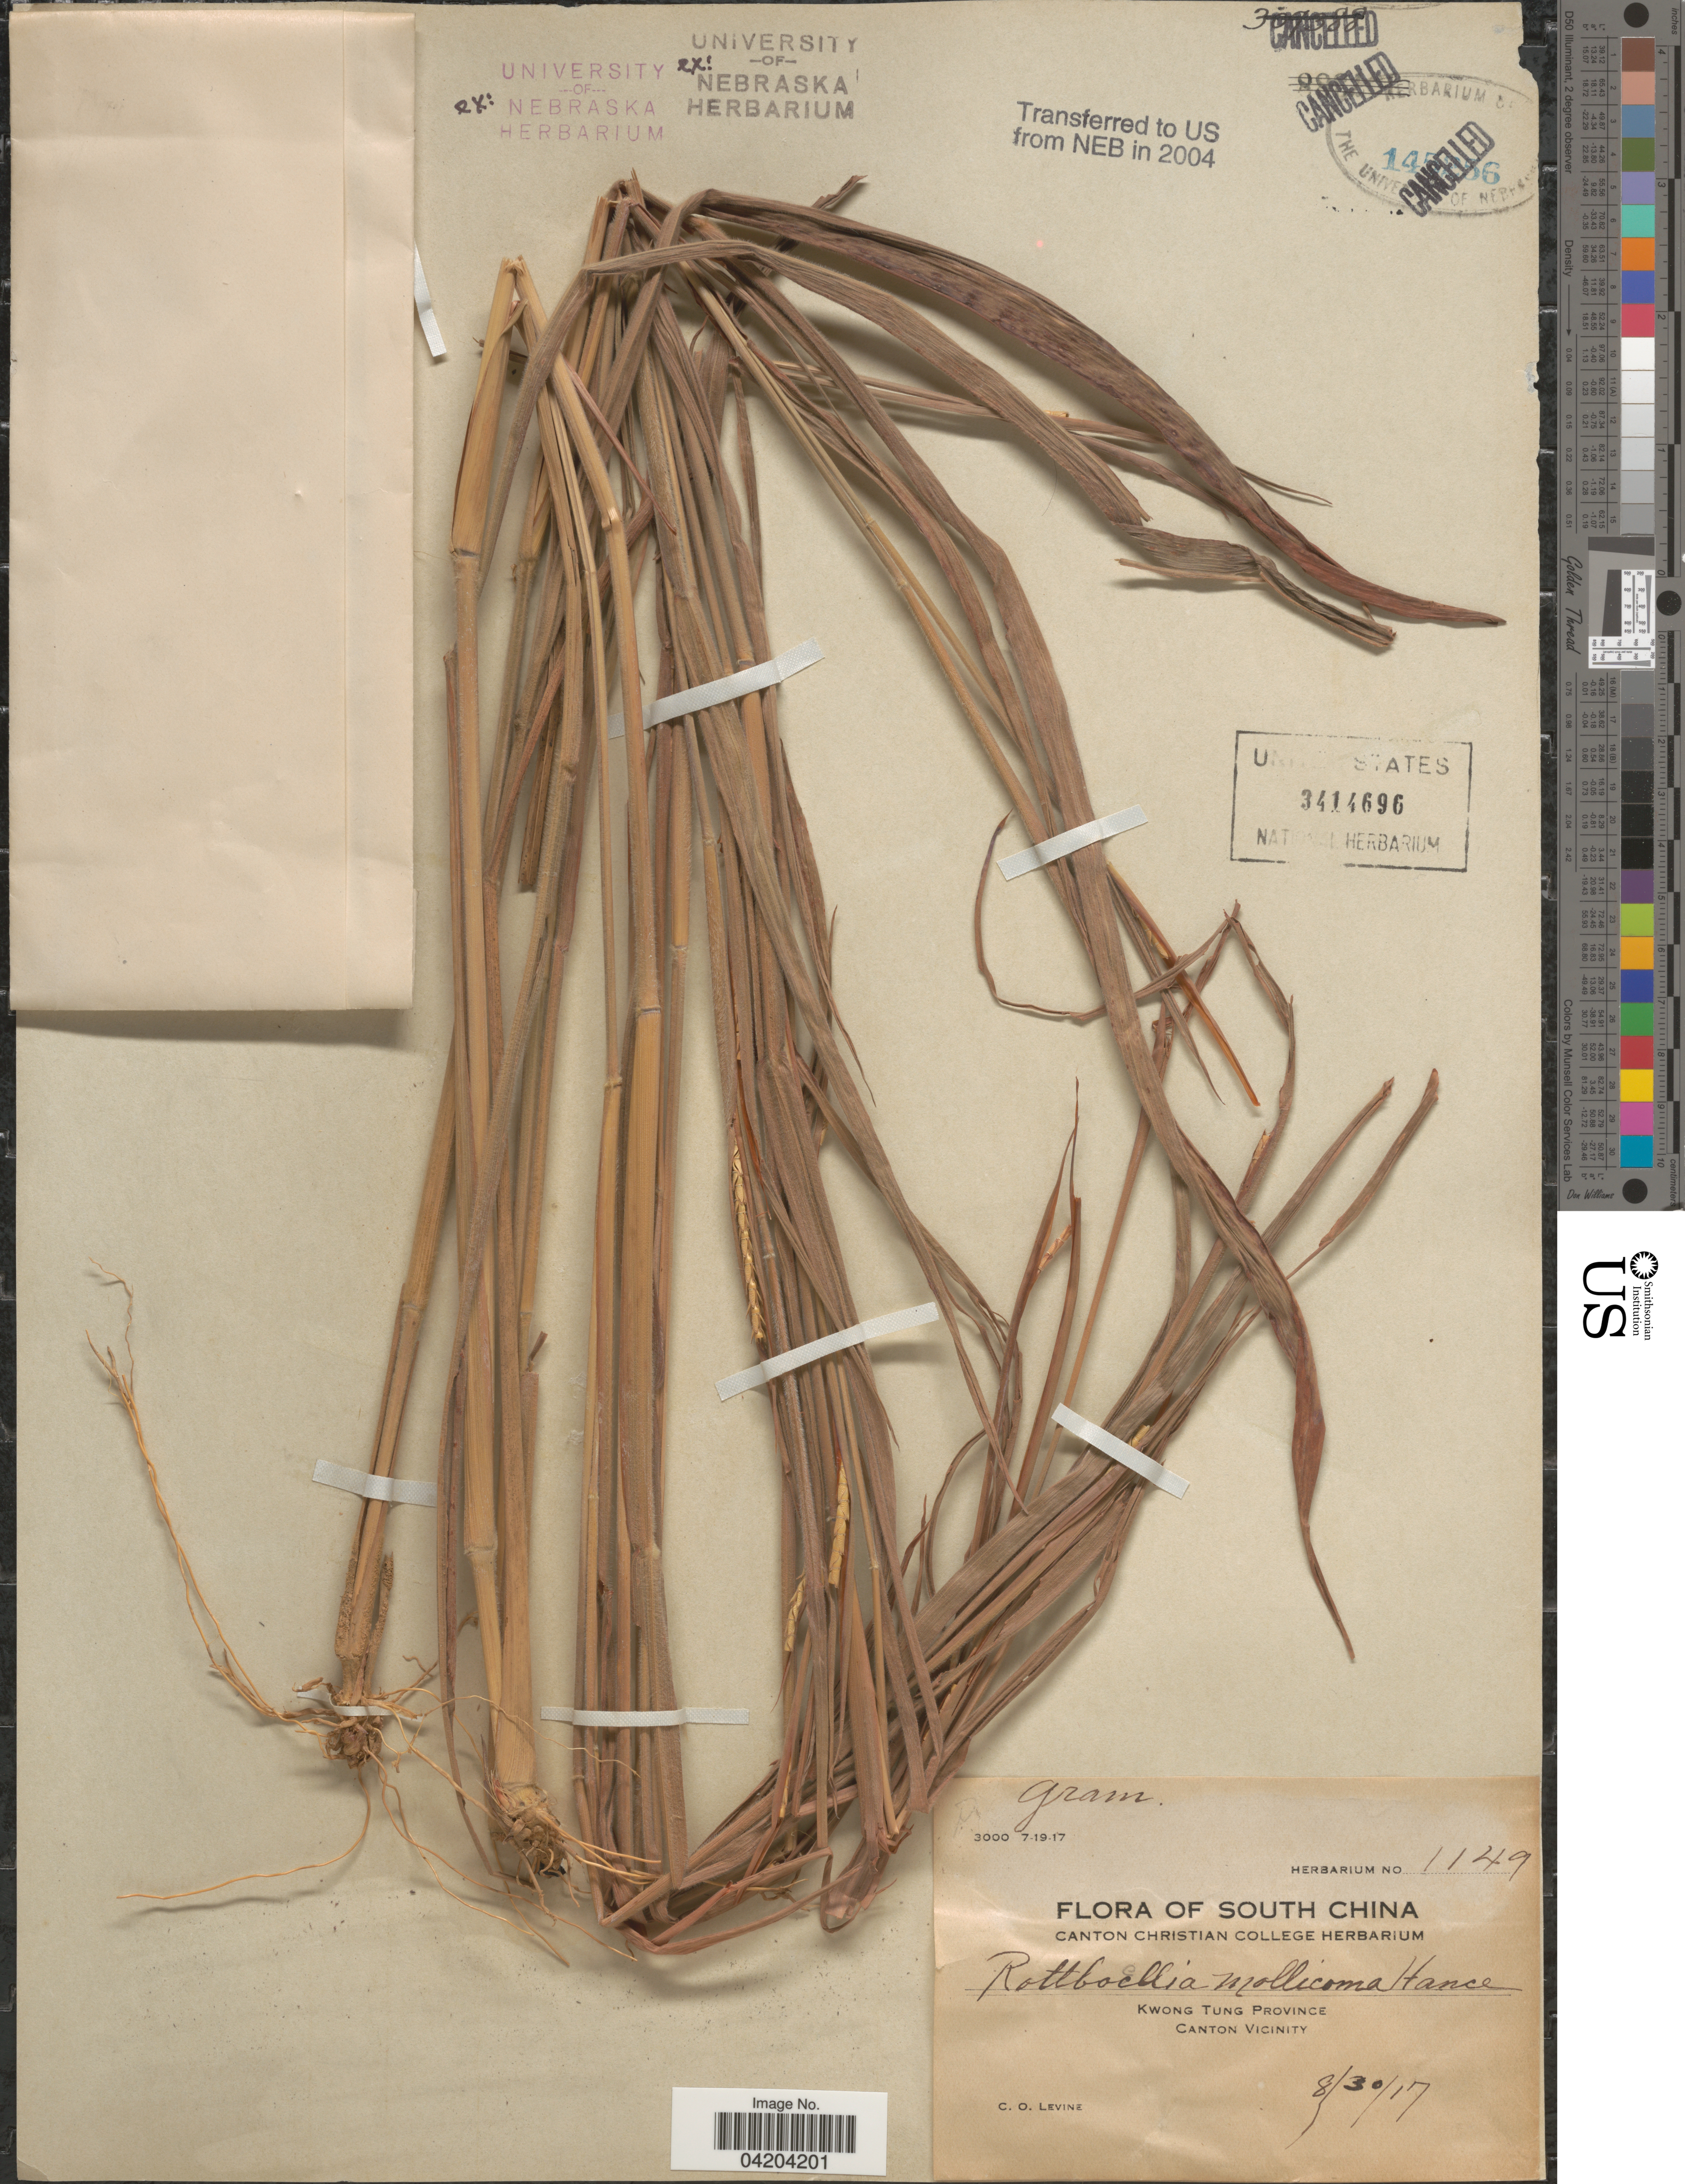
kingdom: Plantae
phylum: Tracheophyta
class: Liliopsida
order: Poales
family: Poaceae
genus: Mnesithea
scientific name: Mnesithea mollicoma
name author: (Hance) A. Camus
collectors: C. O. Levine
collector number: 1149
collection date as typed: Transcribed d/m/y: 30/8/17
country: China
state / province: Guangdong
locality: South China. Kwong Tung Province. Canton Vicinity.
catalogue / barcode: US 3414696